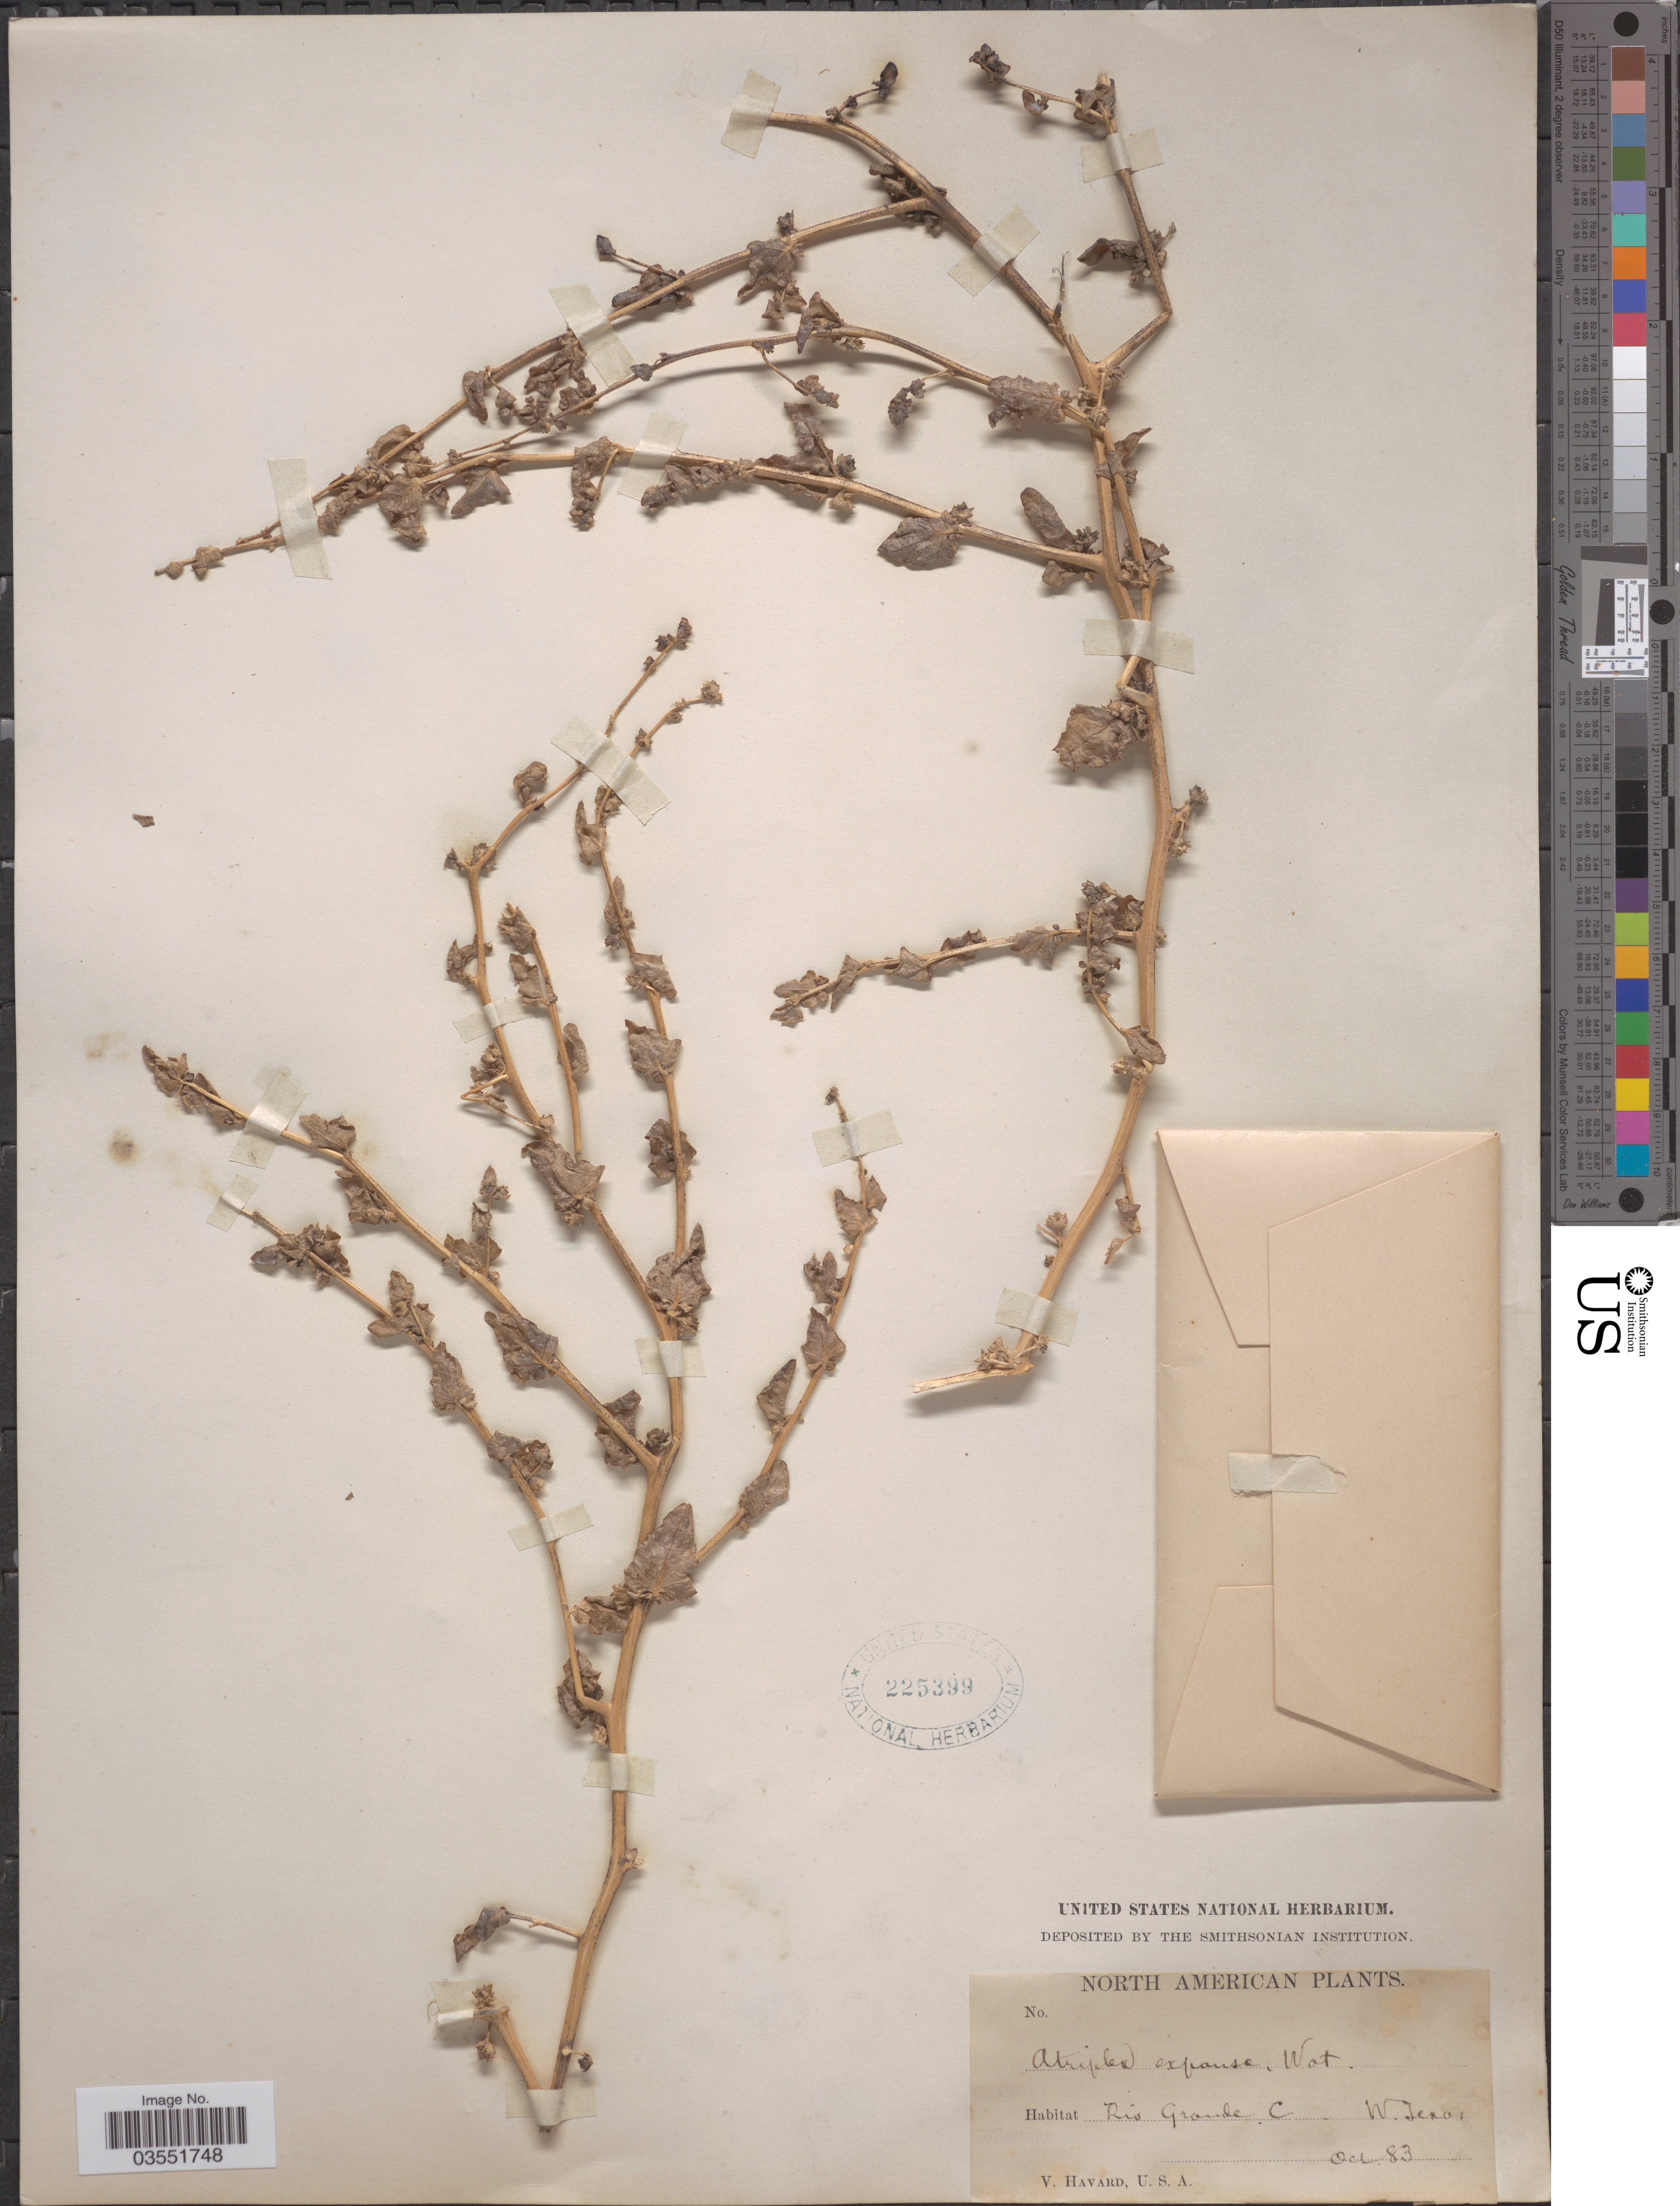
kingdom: Plantae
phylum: Tracheophyta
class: Magnoliopsida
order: Caryophyllales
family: Amaranthaceae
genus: Atriplex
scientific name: Atriplex expansa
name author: S. Watson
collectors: V. Havard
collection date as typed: Transcribed d/m/y: /10/83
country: United States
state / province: Texas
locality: Rio Grande, C. W. Texas.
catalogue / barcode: US 225399